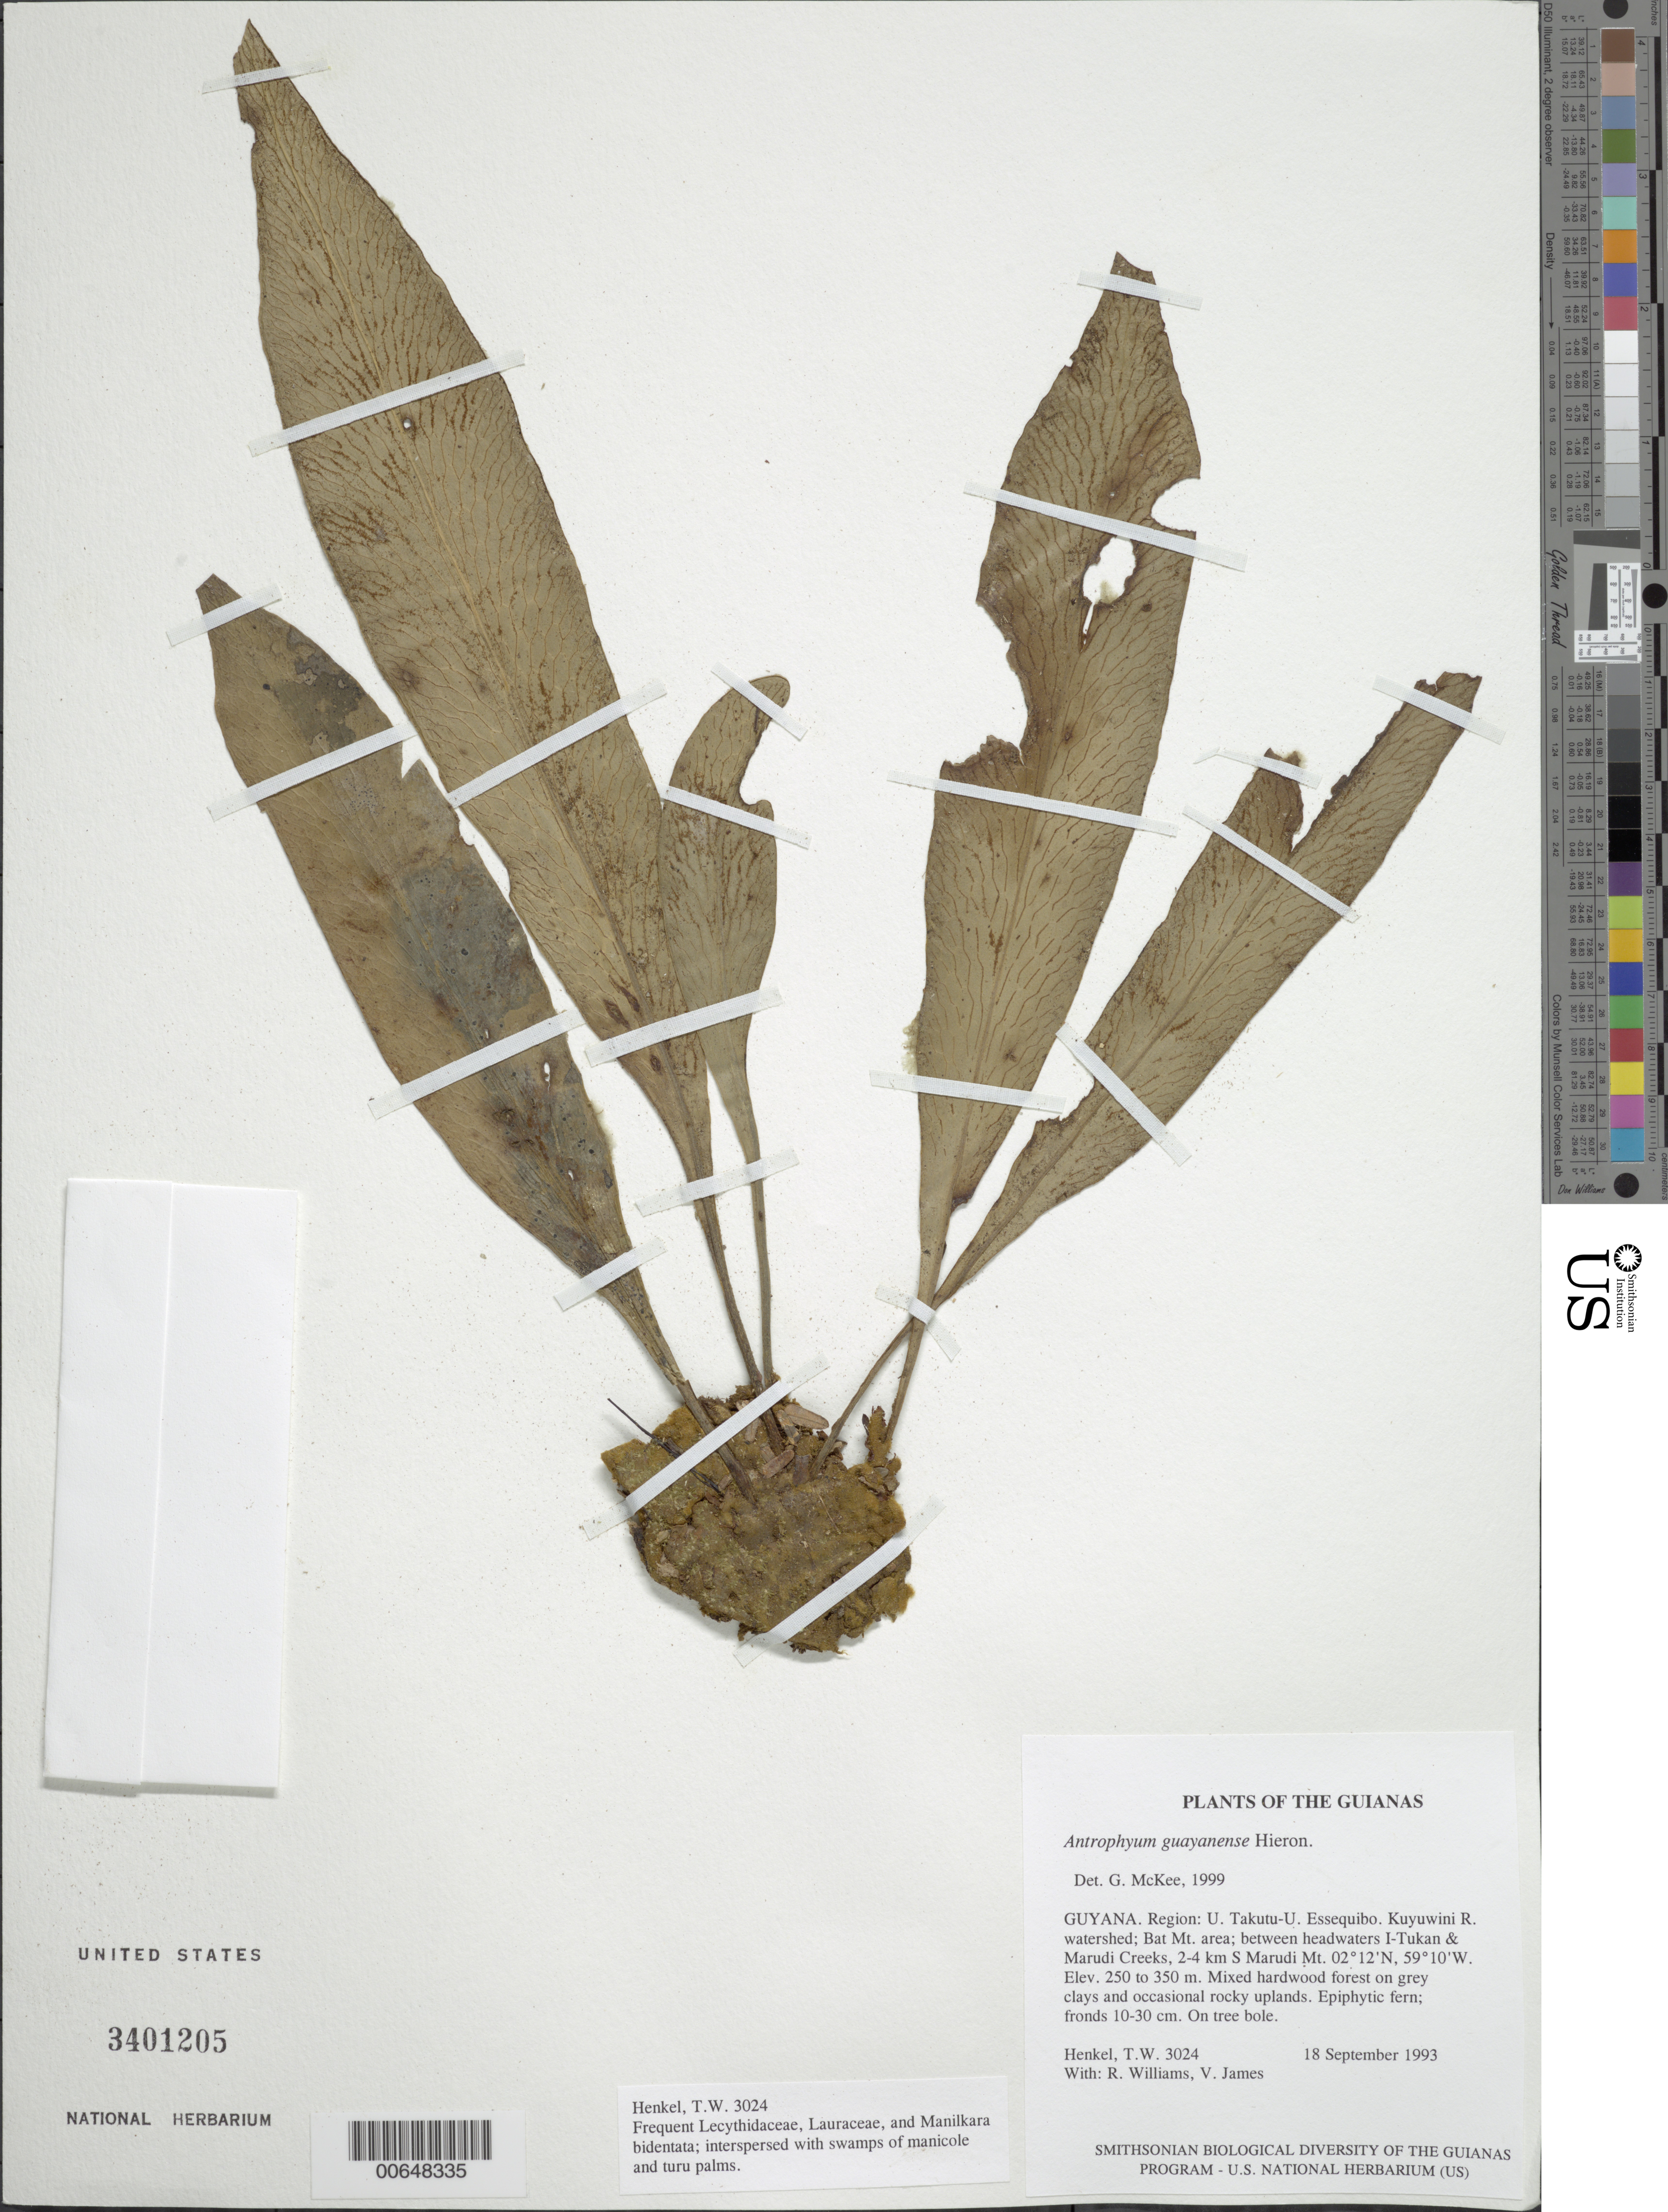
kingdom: Plantae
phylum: Tracheophyta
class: Polypodiopsida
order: Polypodiales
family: Pteridaceae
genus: Polytaenium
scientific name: Polytaenium guayanense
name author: (Hieron.) Alston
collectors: T. Henkel, R. Williams & V. James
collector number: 3024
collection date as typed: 18 September 1993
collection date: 1993-09-18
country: Guyana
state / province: U. Takutu-U. Essequibo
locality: Kuyuwini R. watershed; Bat Mt. area; between headwaters I-Tukan & Marudi Creeks, 2-4 km S Marudi Mt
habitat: Mixed hardwood forest on grey clays and occasional rocky uplands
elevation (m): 250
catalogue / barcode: US 3401205